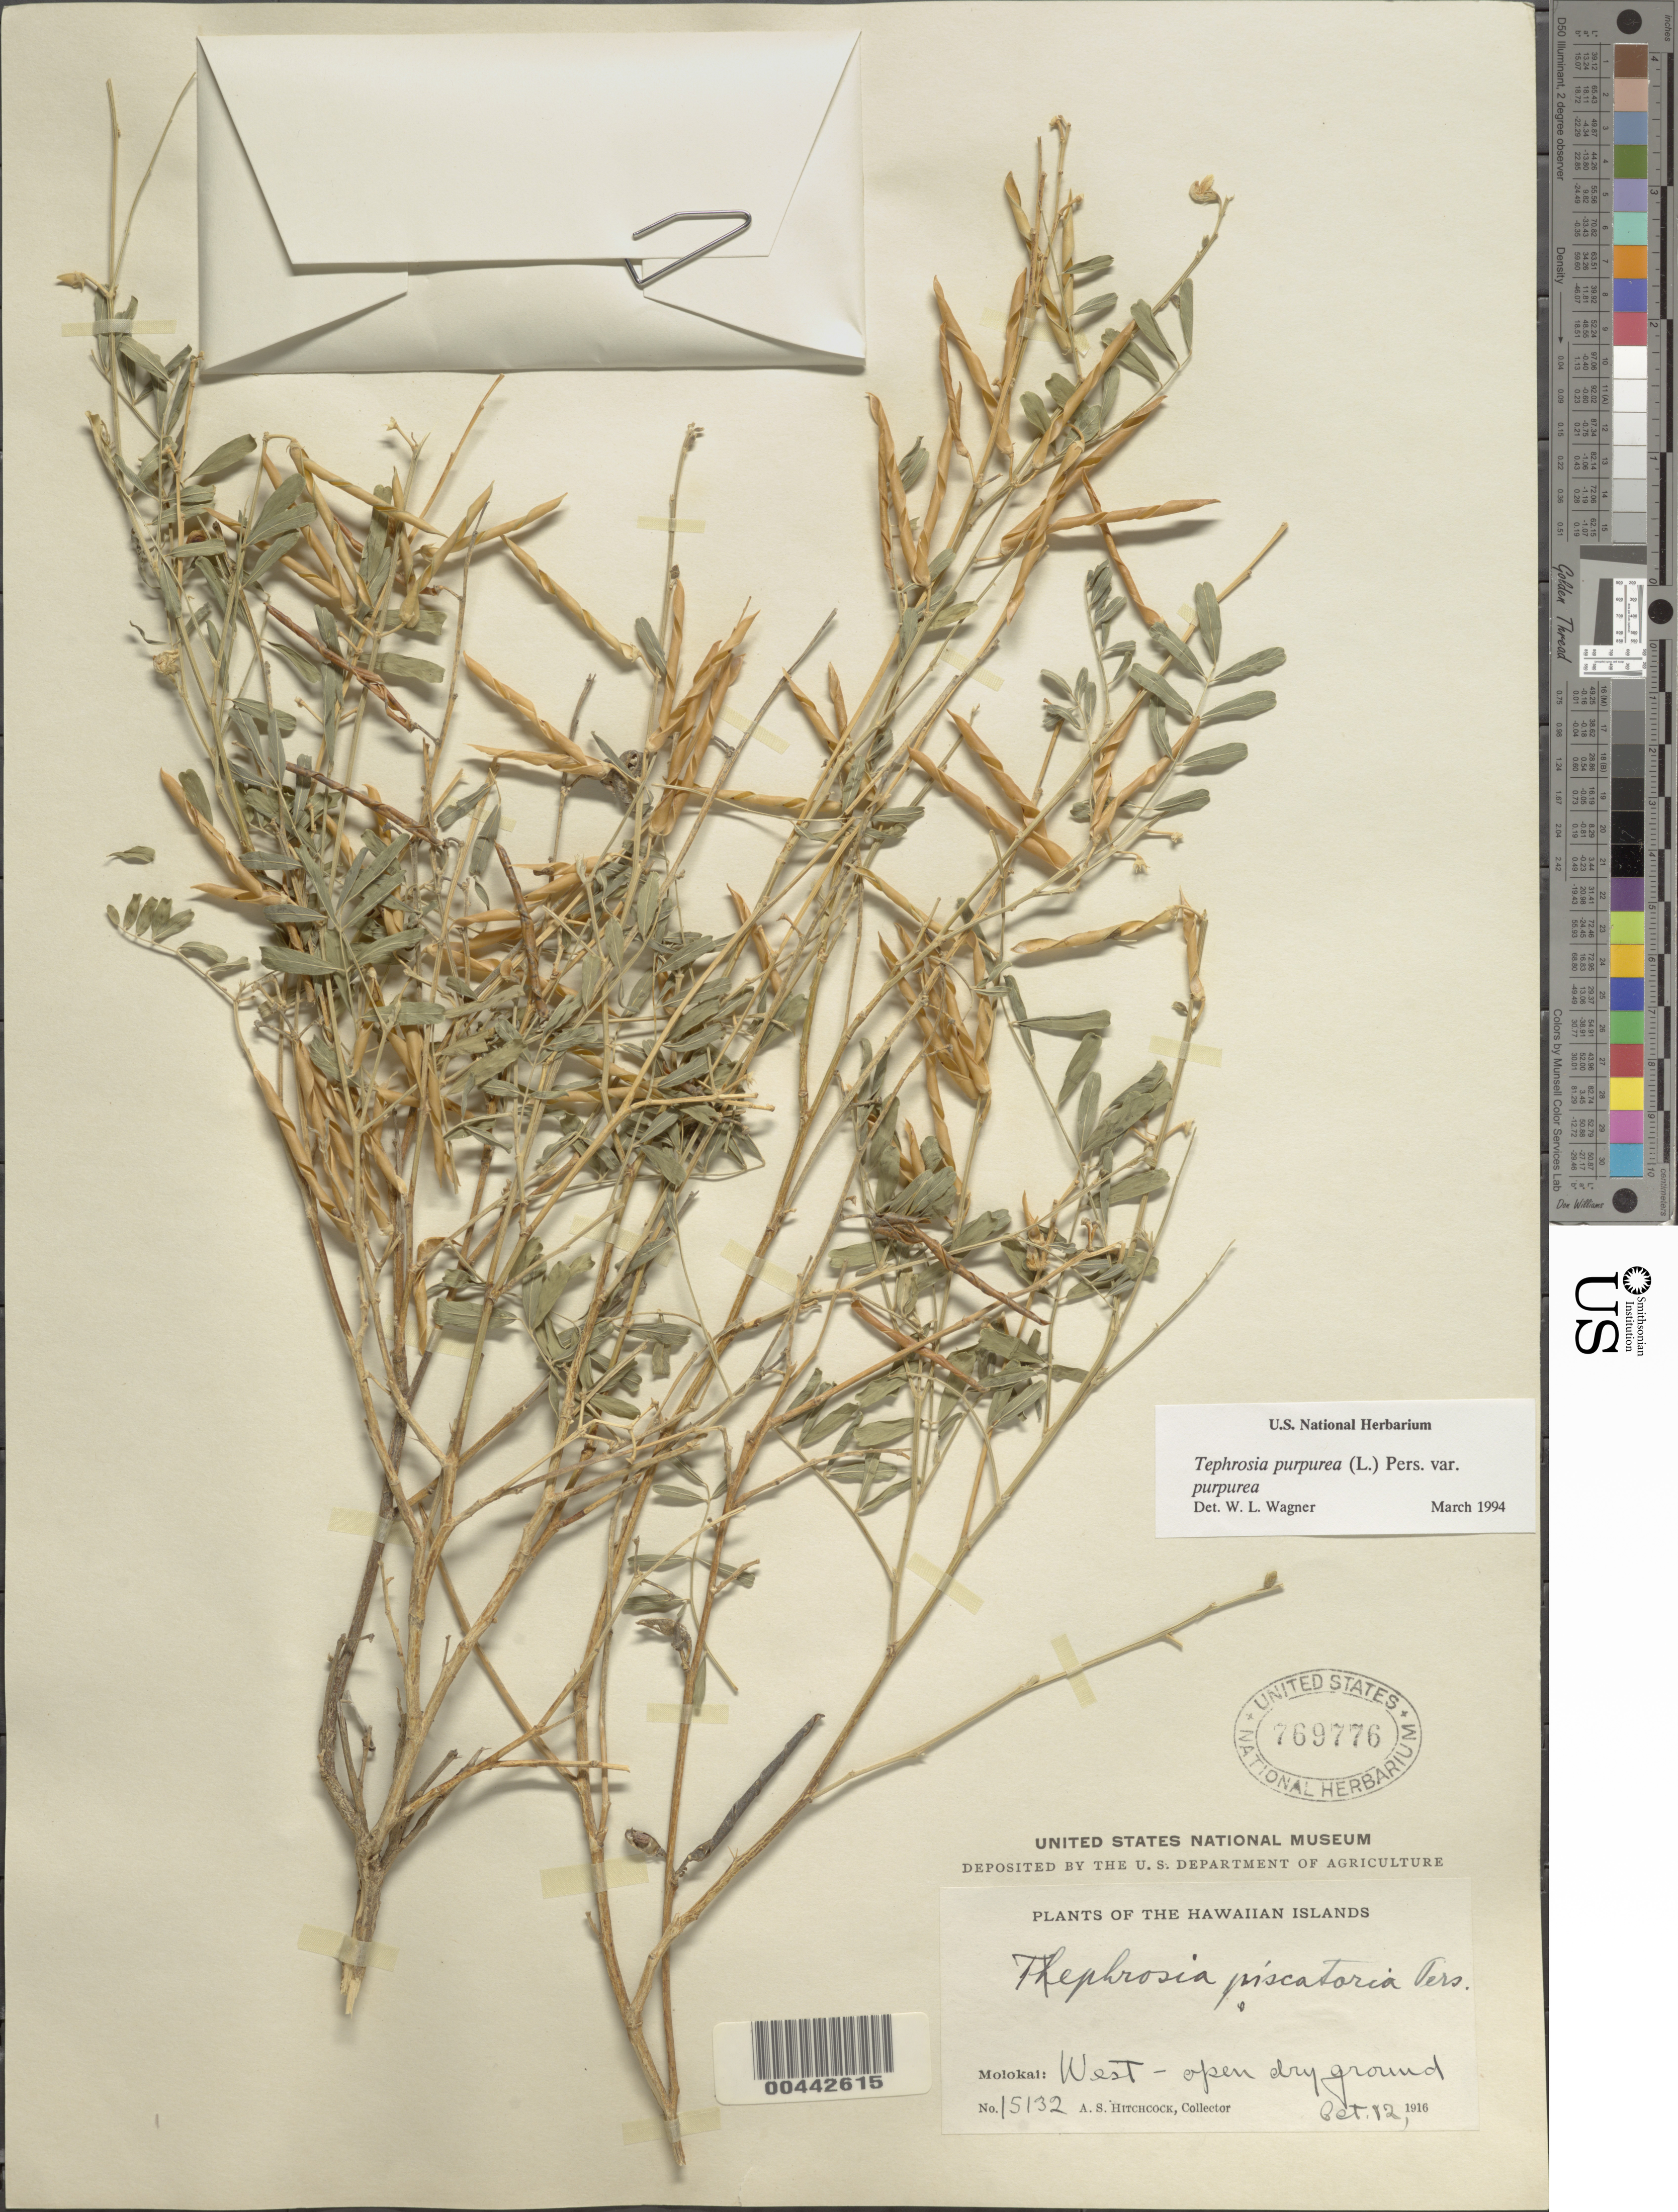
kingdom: Plantae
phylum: Tracheophyta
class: Magnoliopsida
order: Fabales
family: Fabaceae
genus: Tephrosia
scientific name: Tephrosia purpurea var. purpurea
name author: (L.) Pers.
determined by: Wagner, W. L., (BOT), Smithsonian Institution - National Museum of Natural History (UNITED STATES)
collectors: A. S. Hitchcock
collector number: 15132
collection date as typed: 12 Oct 1916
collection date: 1916-10-12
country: United States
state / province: Hawaii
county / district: Maui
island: Moloka'i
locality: West Molokai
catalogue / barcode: US 769776